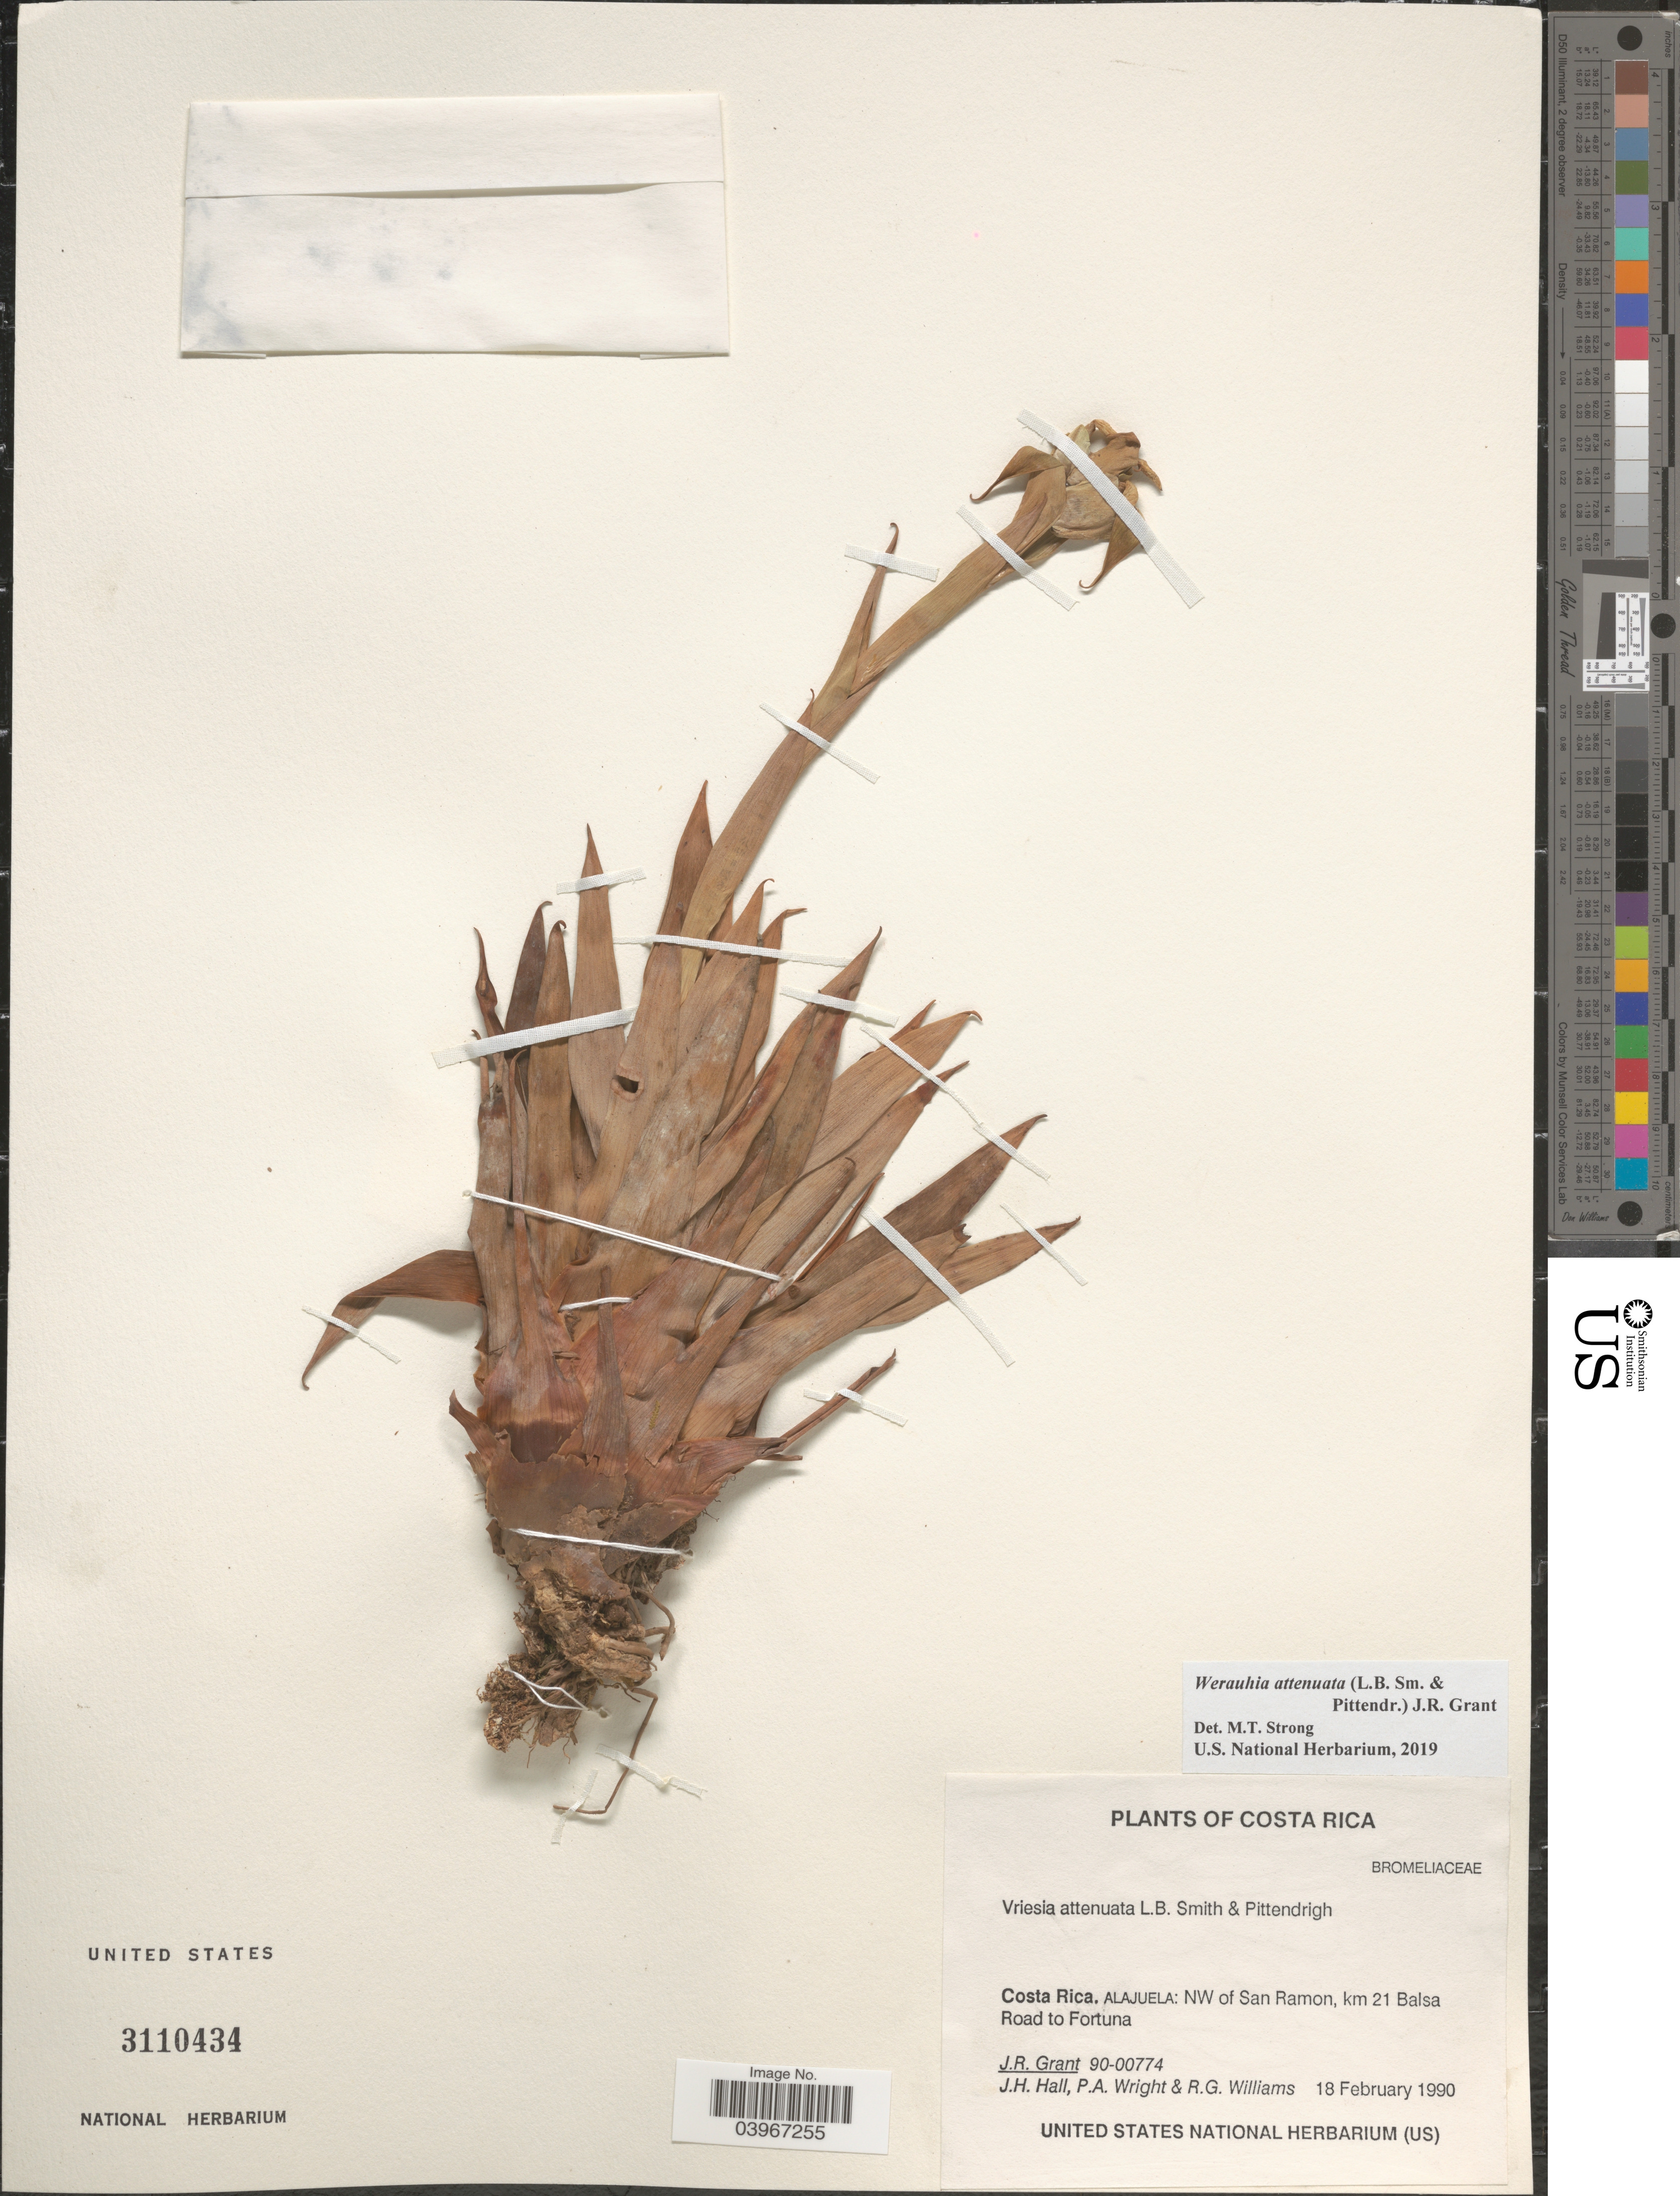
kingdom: Plantae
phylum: Tracheophyta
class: Liliopsida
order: Poales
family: Bromeliaceae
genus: Werauhia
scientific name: Werauhia attenuata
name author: (L.B. Sm. & Pittendr.) J.R. Grant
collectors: J. Grant, J. Hall, P. A. Wright & R. G. Williams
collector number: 90-00774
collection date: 1990-02-18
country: Costa Rica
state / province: Alajuela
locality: NW of San Ramon, km 21 Balsa Road to Fortuna.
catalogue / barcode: US 3110434